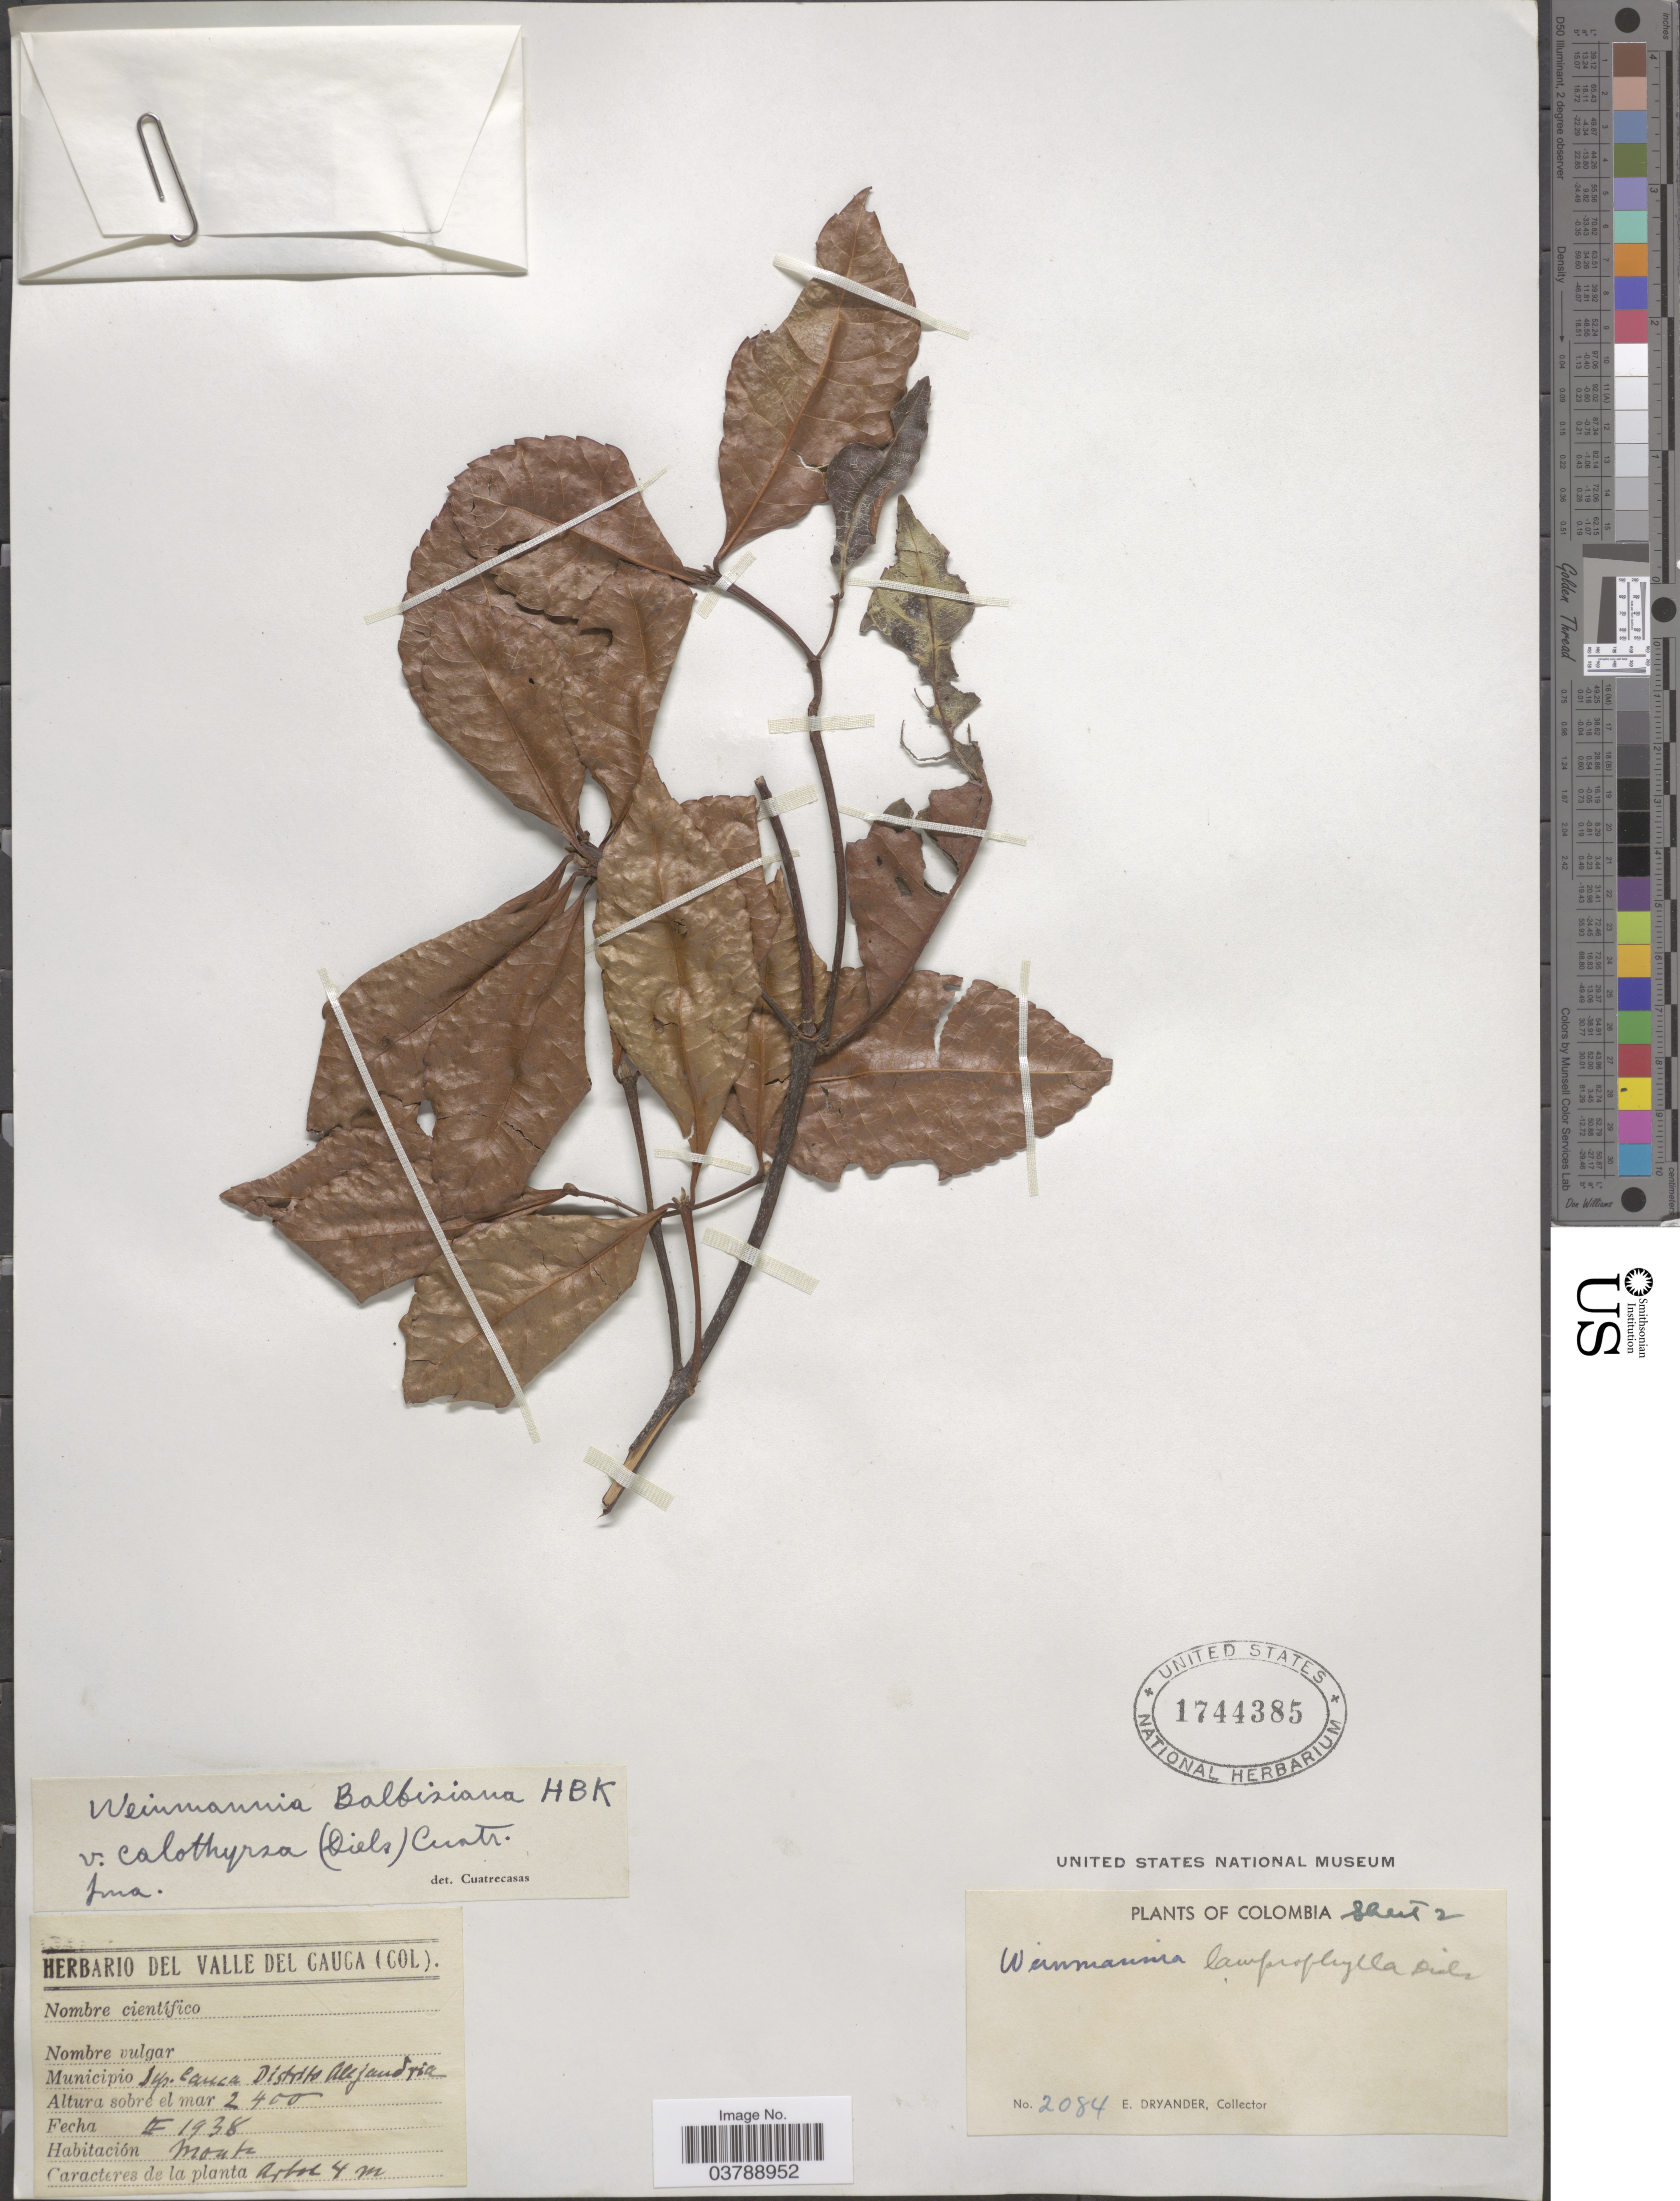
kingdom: Plantae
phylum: Tracheophyta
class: Magnoliopsida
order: Oxalidales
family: Cunoniaceae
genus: Weinmannia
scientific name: Weinmannia calothyrsa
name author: Diels in Urb.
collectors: E. Dryander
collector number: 2084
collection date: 1938-02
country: Colombia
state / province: Cauca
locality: Municipio Dep. Cauca Distrito Alejandria.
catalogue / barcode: US 1744385